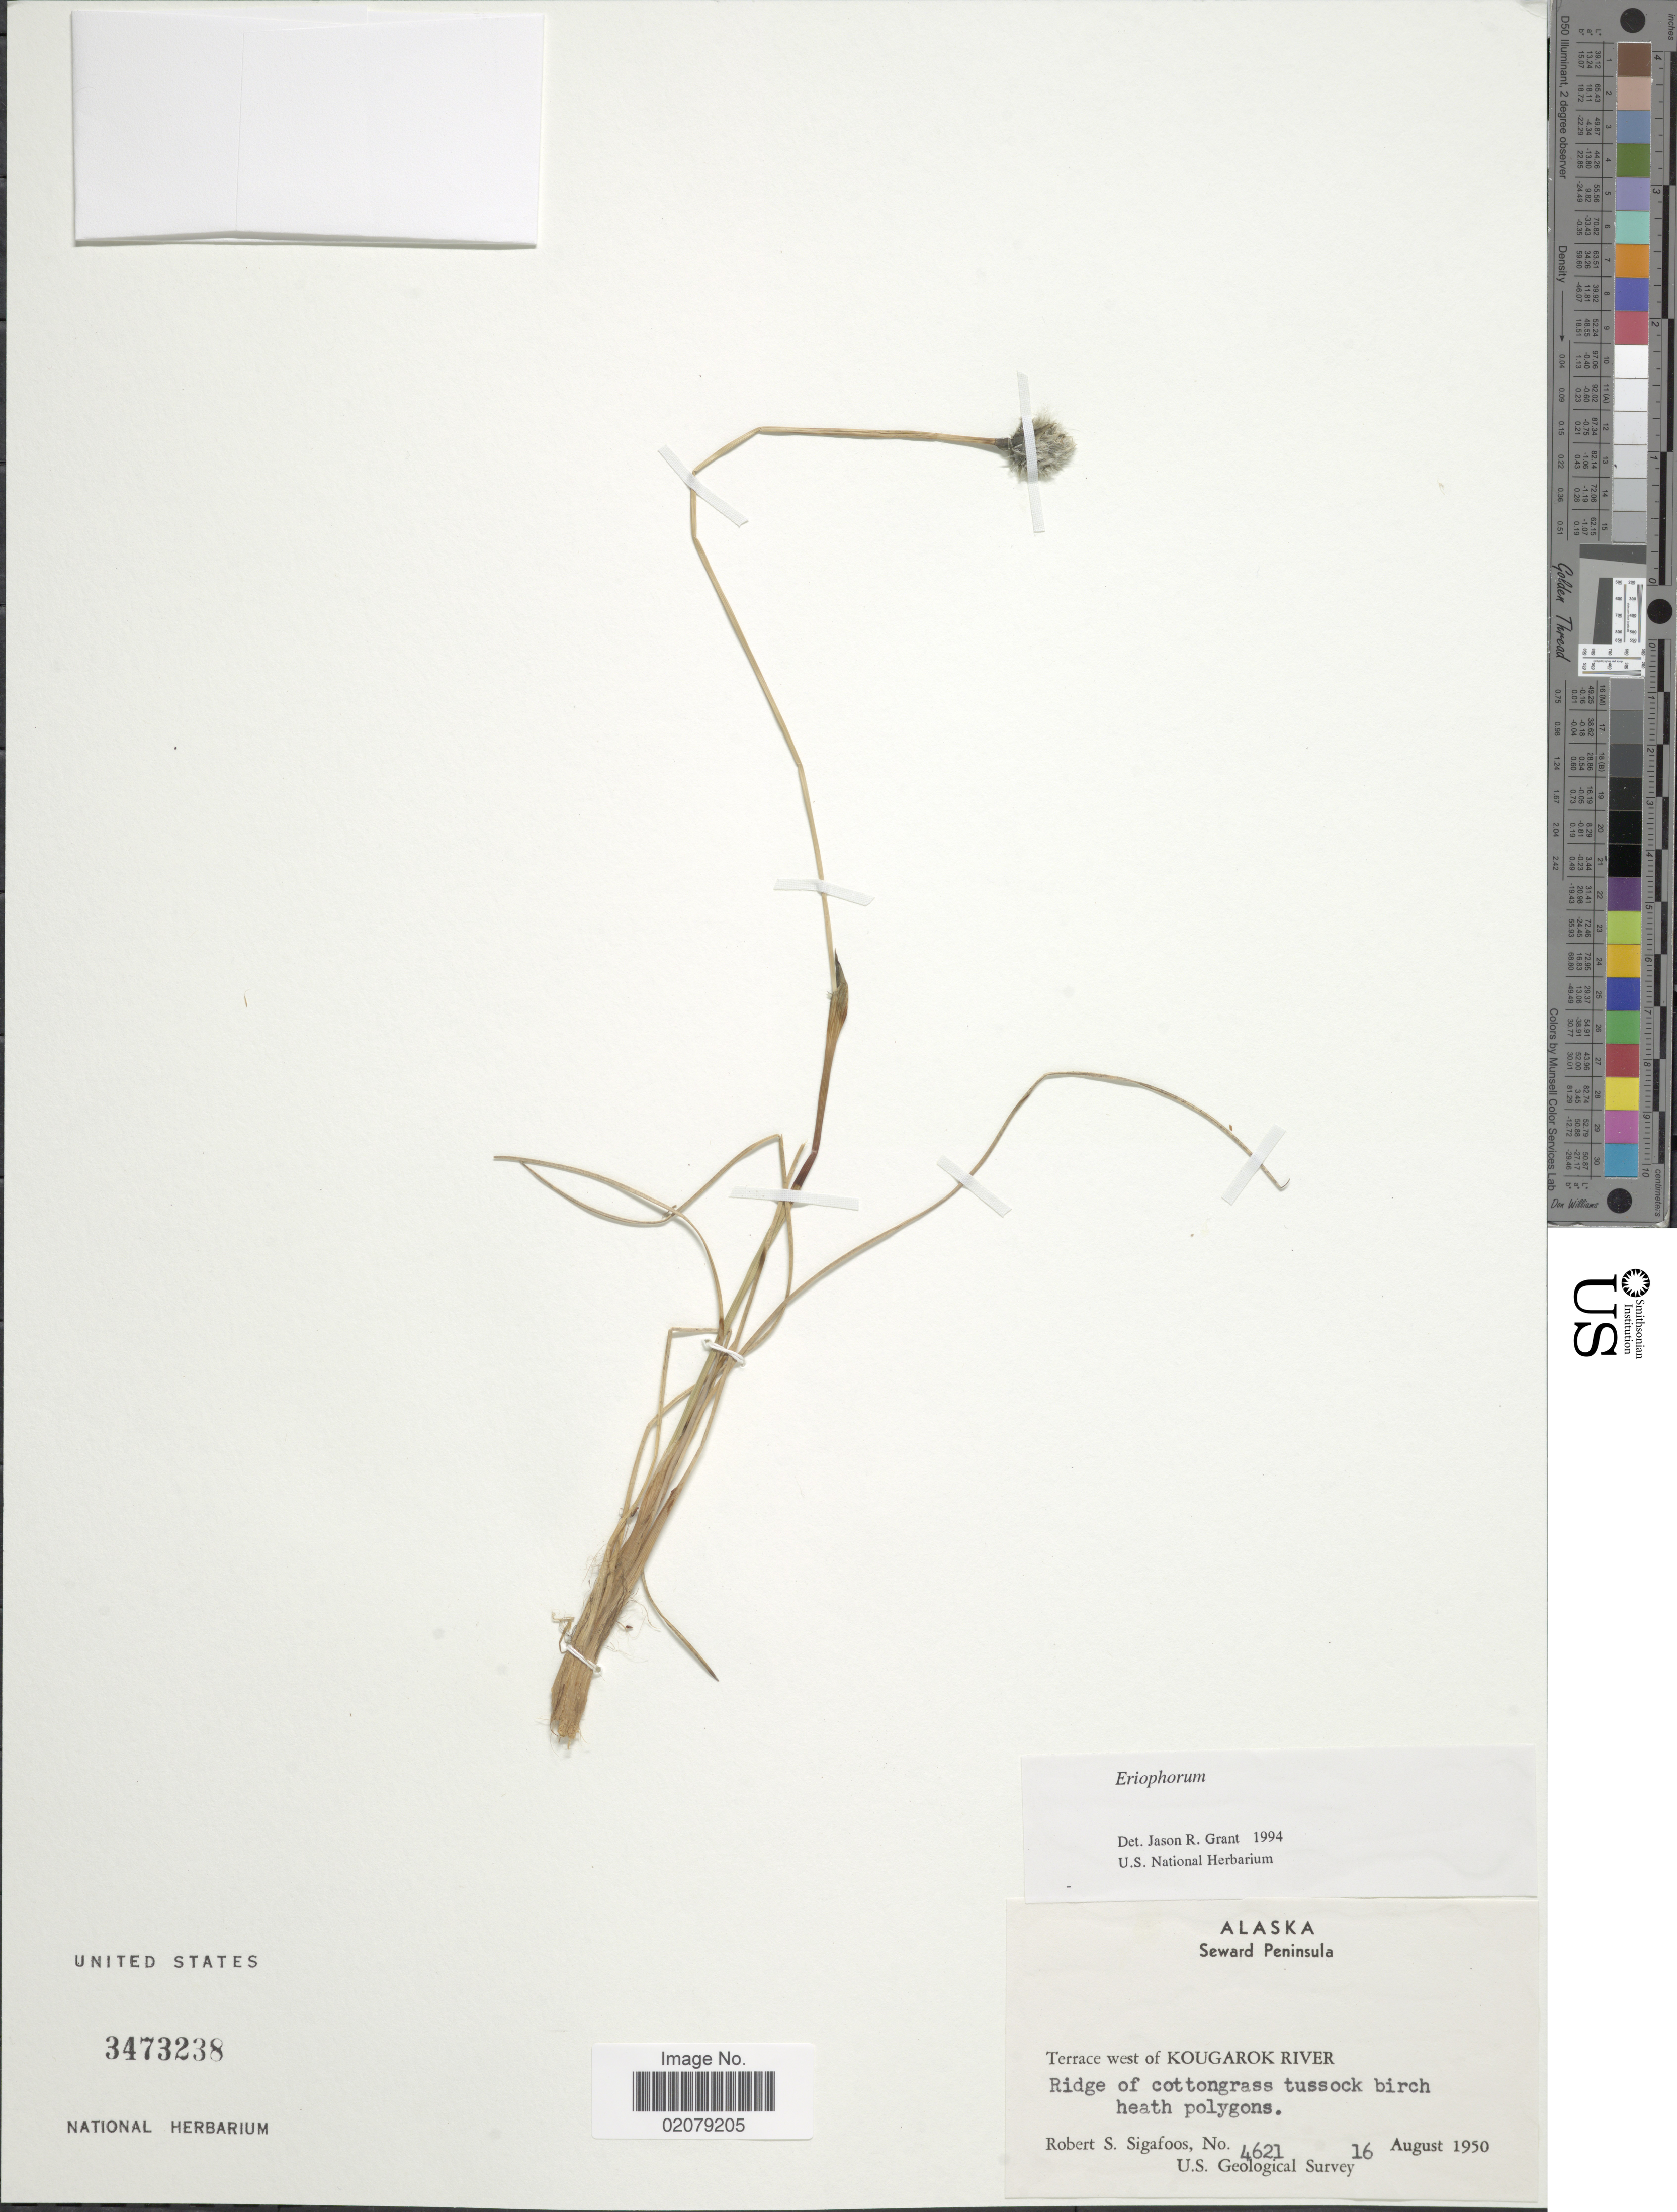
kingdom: Plantae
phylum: Tracheophyta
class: Liliopsida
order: Poales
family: Cyperaceae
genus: Eriophorum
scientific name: Eriophorum sp.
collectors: R. Sigafoos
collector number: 4621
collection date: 1950-08-16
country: United States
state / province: Alaska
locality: Seward Peninsula, Terrace west of Kougarok River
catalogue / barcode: US 3473238